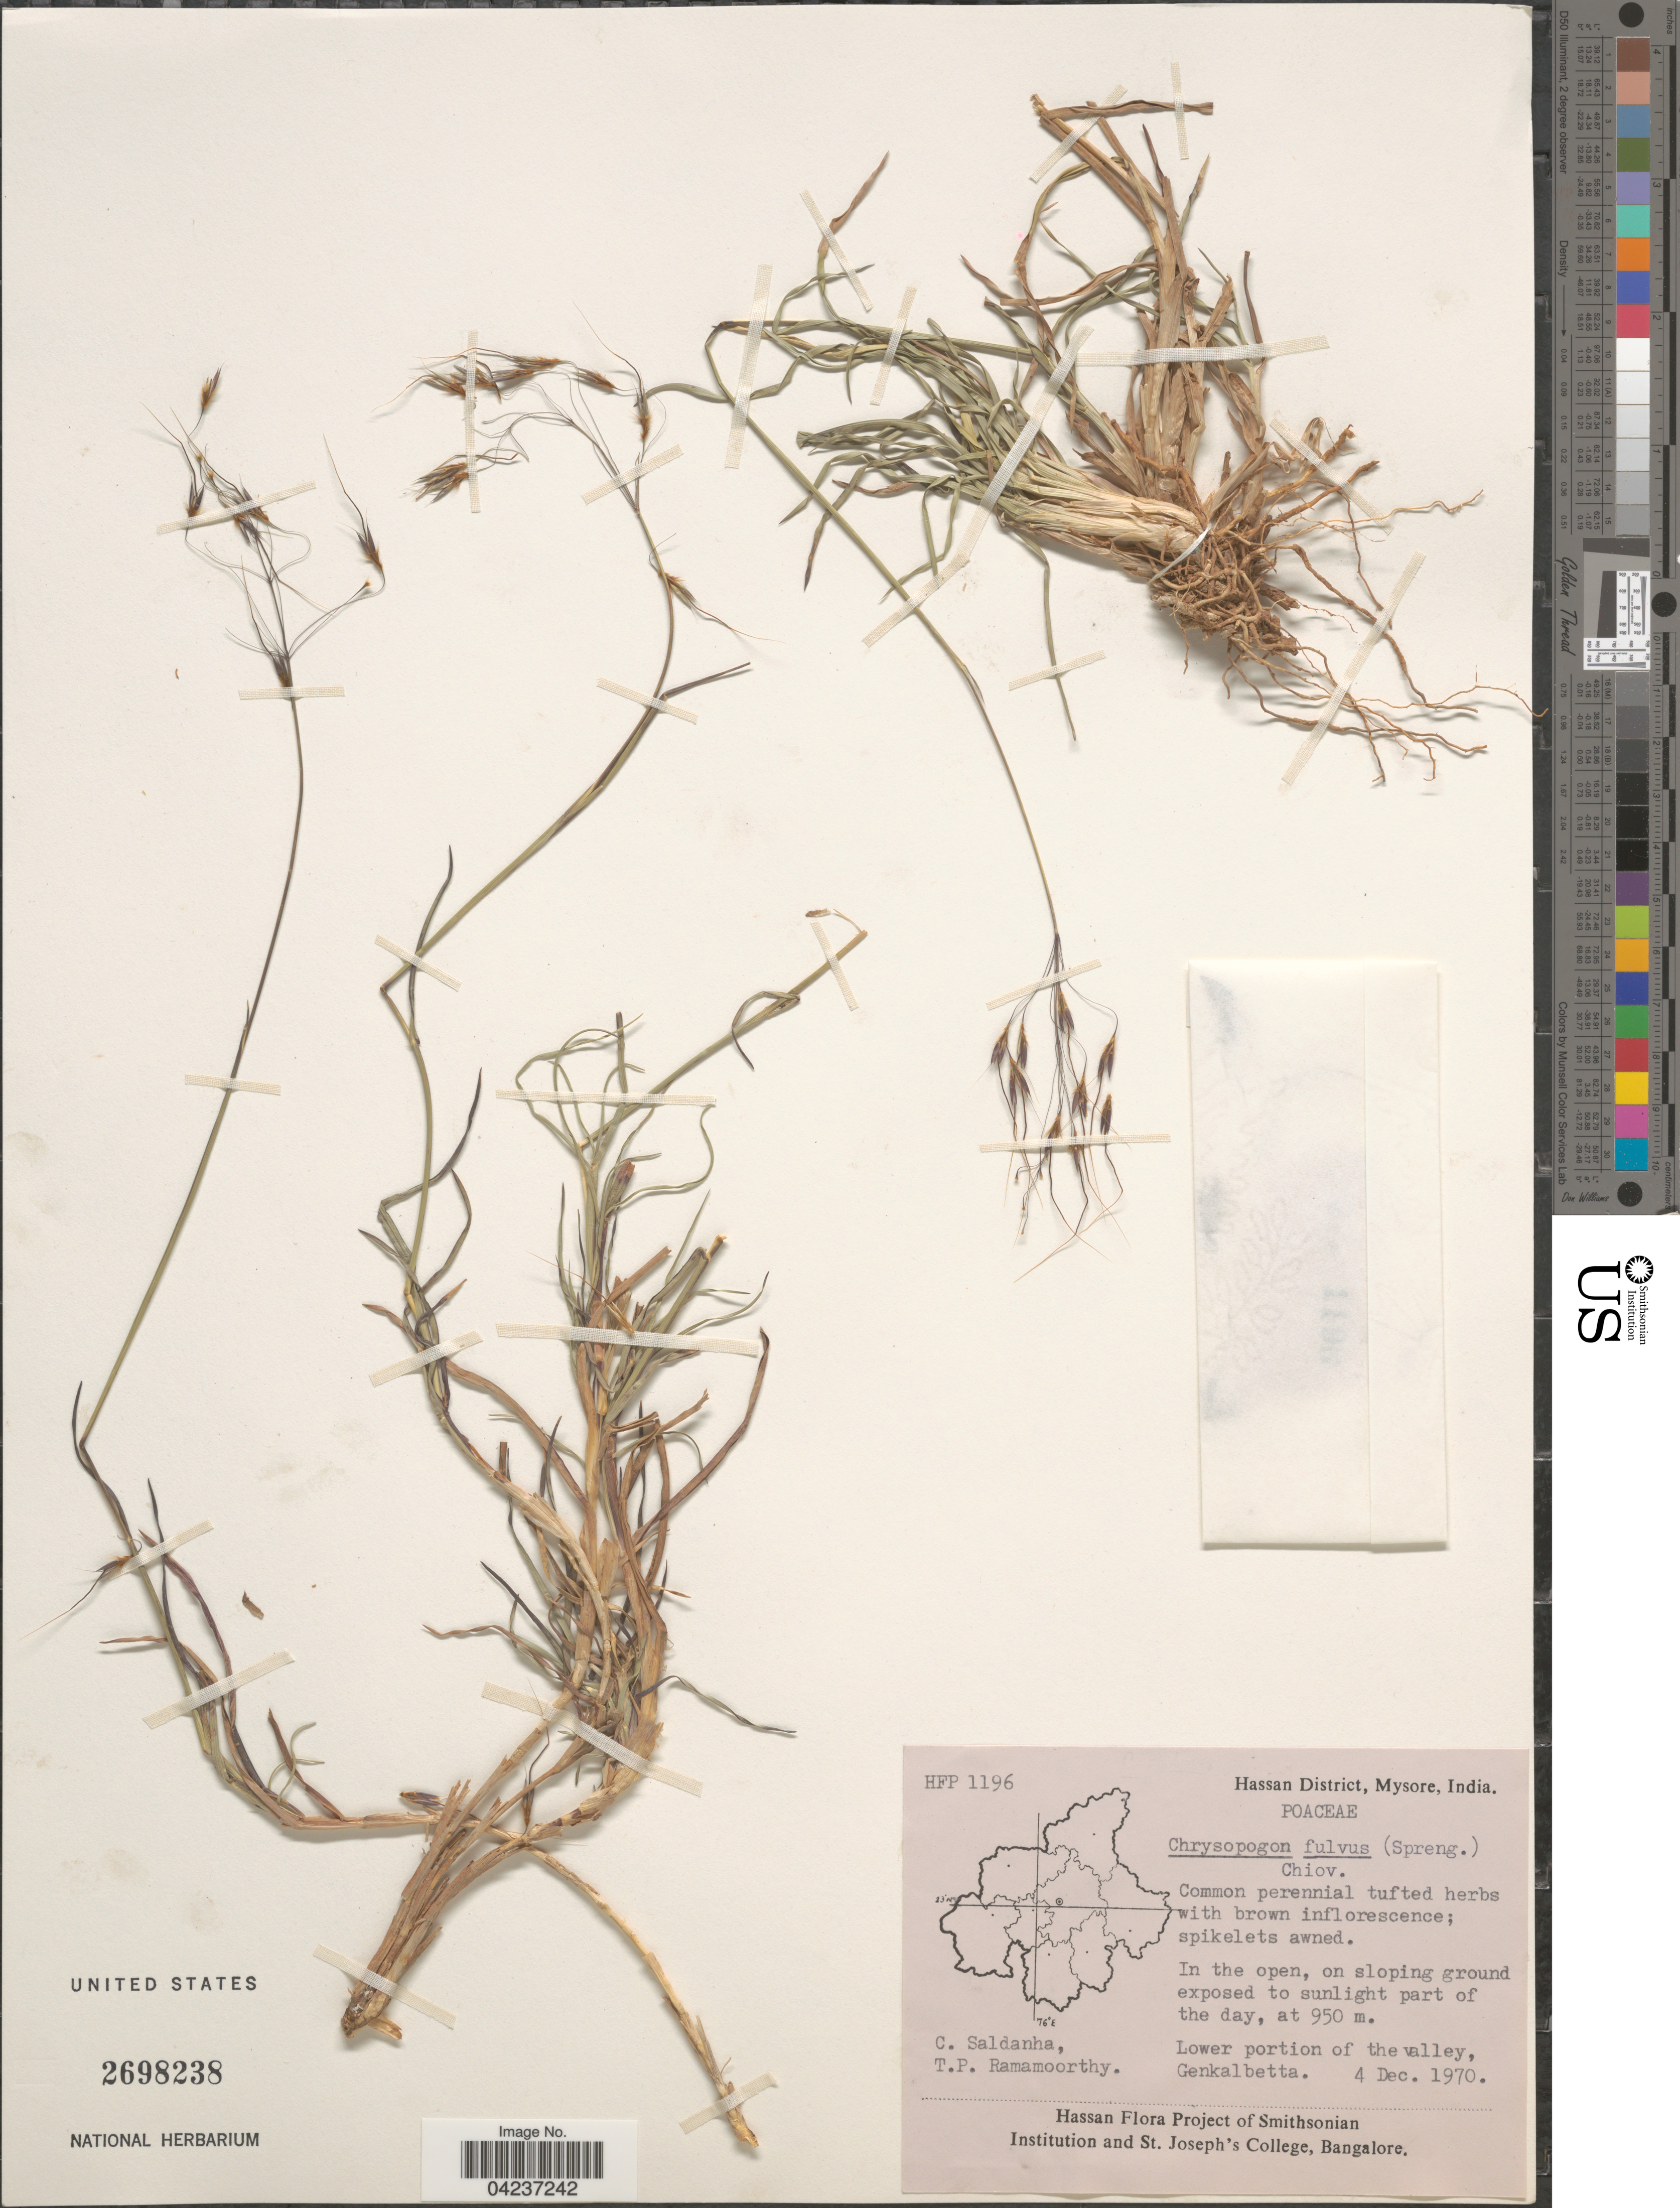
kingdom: Plantae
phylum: Tracheophyta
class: Liliopsida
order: Poales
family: Poaceae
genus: Chrysopogon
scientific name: Chrysopogon gryllus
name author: (L.) Trin.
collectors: C. Saldanha & T. P. Ramamoorthy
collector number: HFP 1196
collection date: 1970-12-04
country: India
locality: Hassan District, Mysore. In the open, on sloping ground exposed to sunlight part of the day. Lower portion of the valley, Genkalbetta.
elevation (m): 950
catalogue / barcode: US 2698238